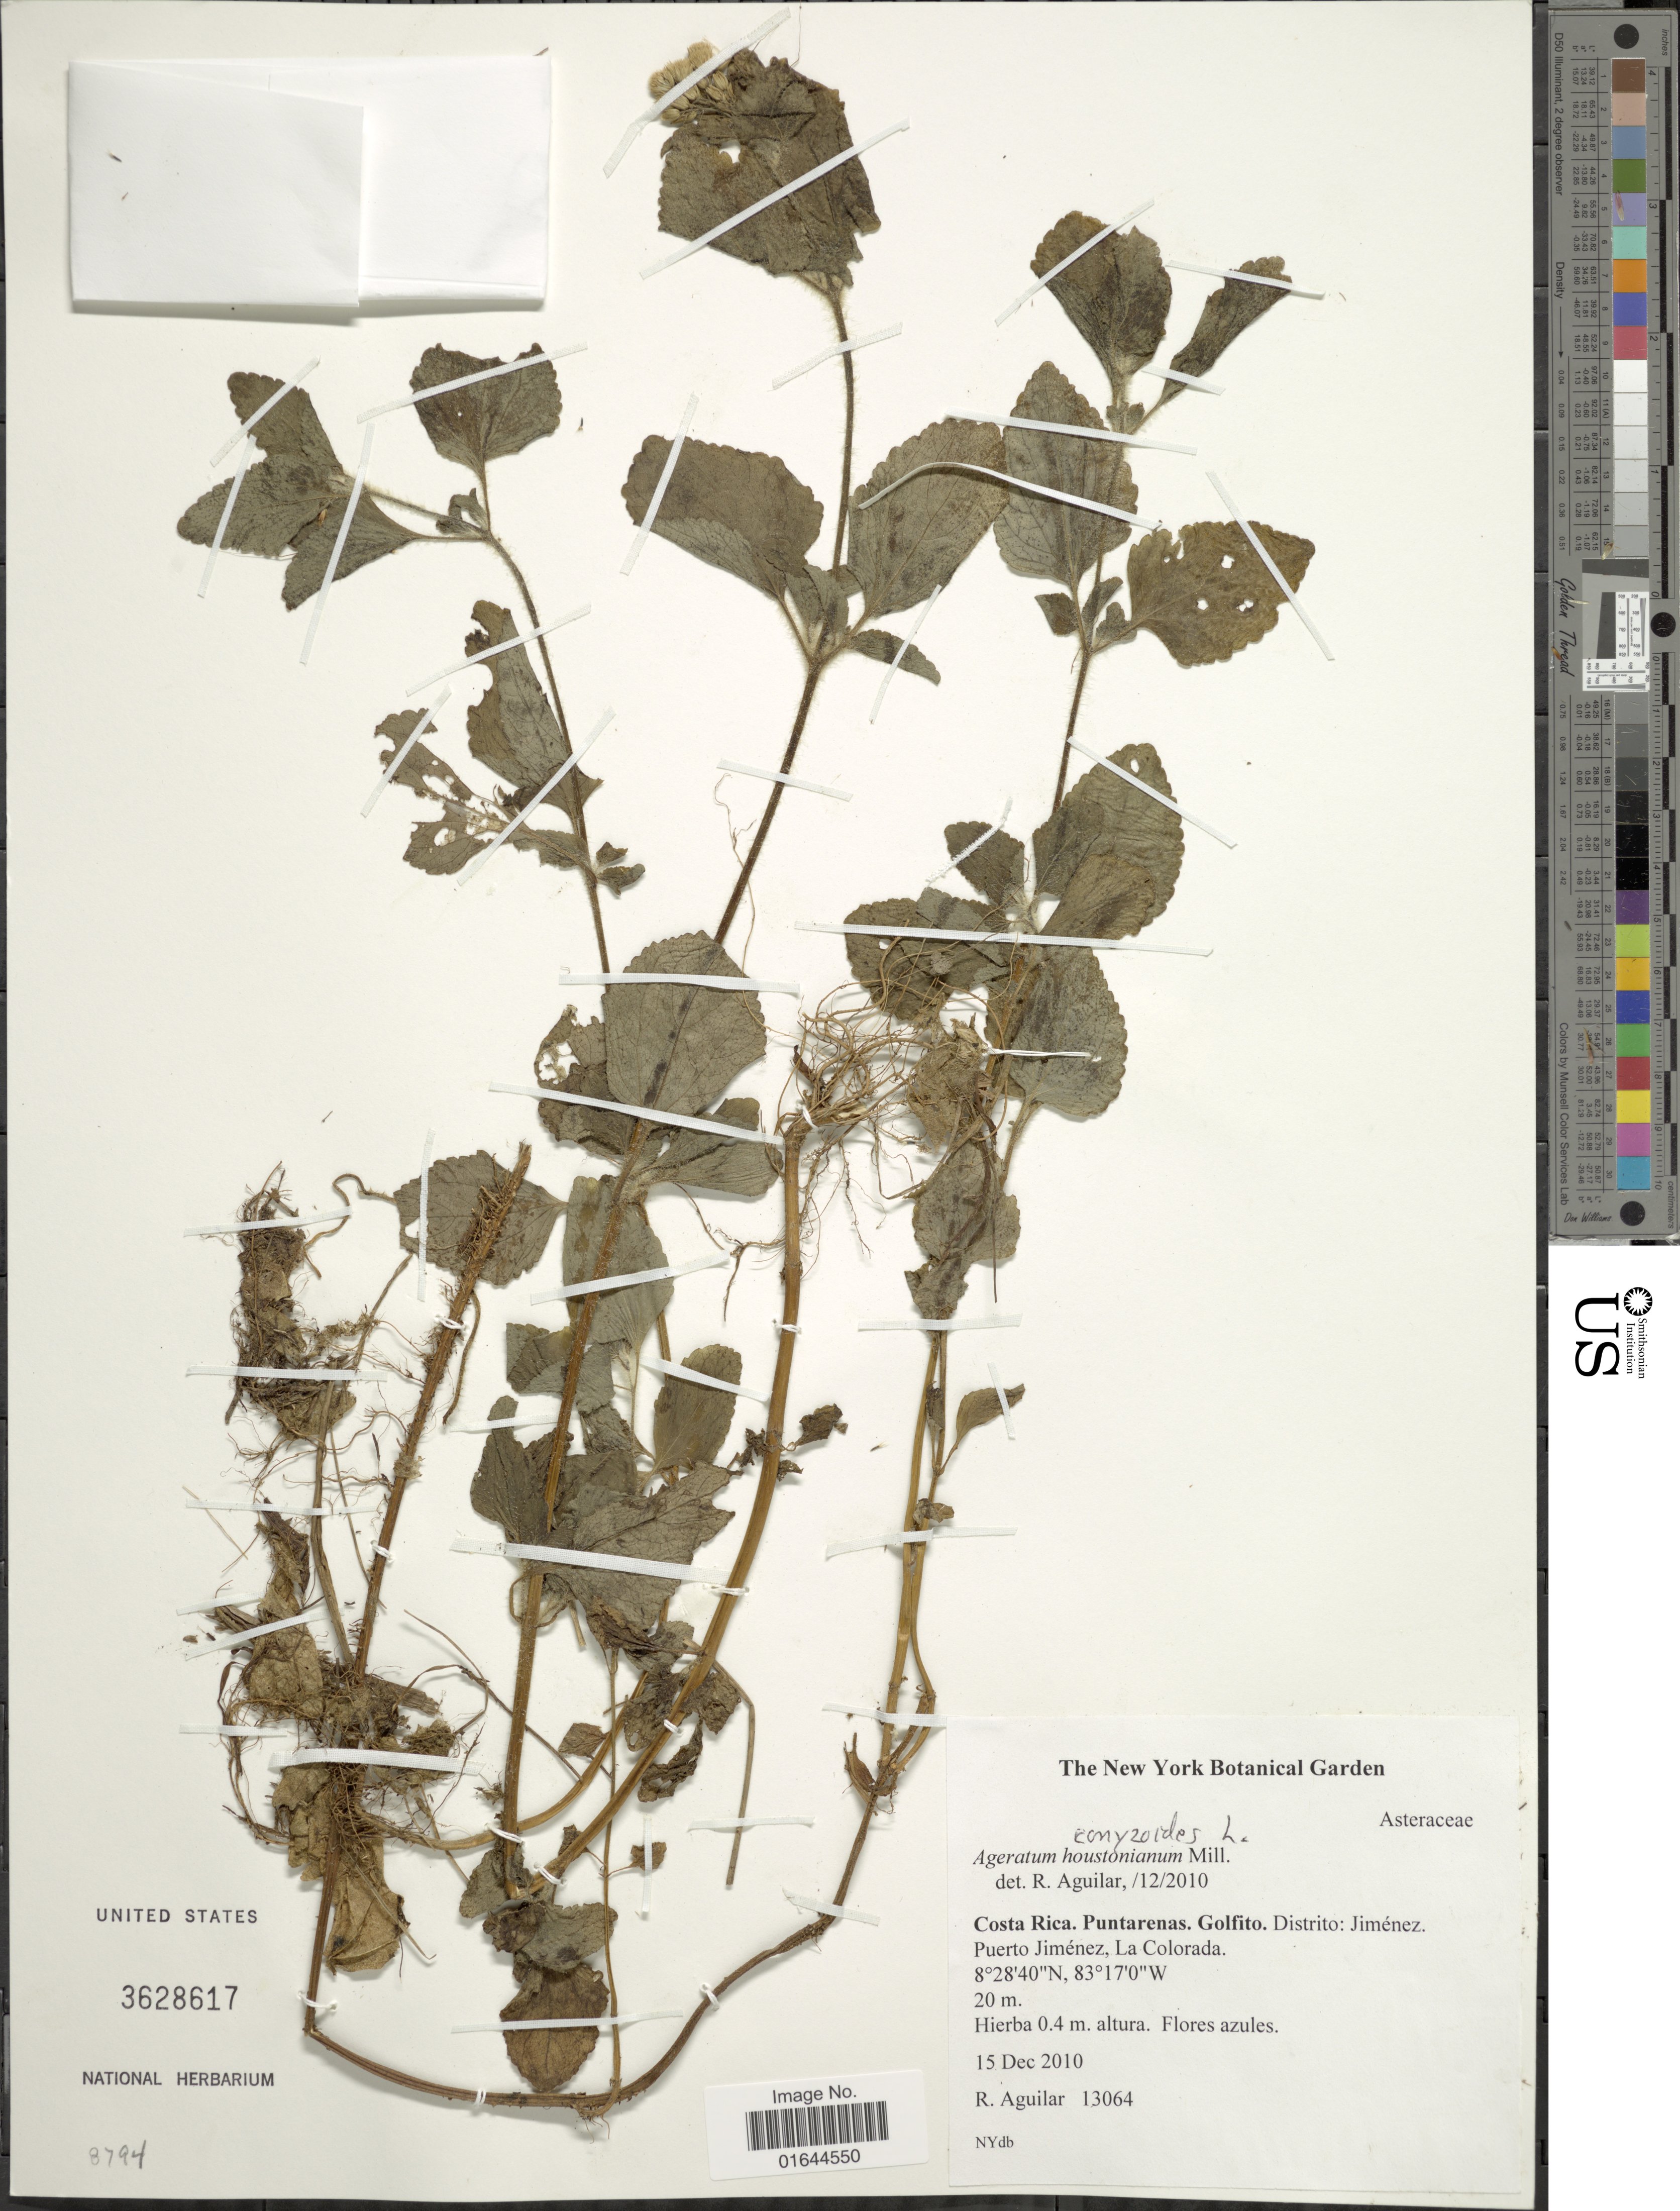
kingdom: Plantae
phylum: Tracheophyta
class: Magnoliopsida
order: Asterales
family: Asteraceae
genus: Ageratum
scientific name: Ageratum conyzoides subsp. conyzoides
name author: L.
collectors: R. Aguilar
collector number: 13064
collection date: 2010-12-15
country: Costa Rica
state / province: Puntarenas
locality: Costa Rica, Puntarenas, Golfito. Distrito: Jimenez, Puerto Jimenez, La Colorada.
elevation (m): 20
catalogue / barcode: US 3628617